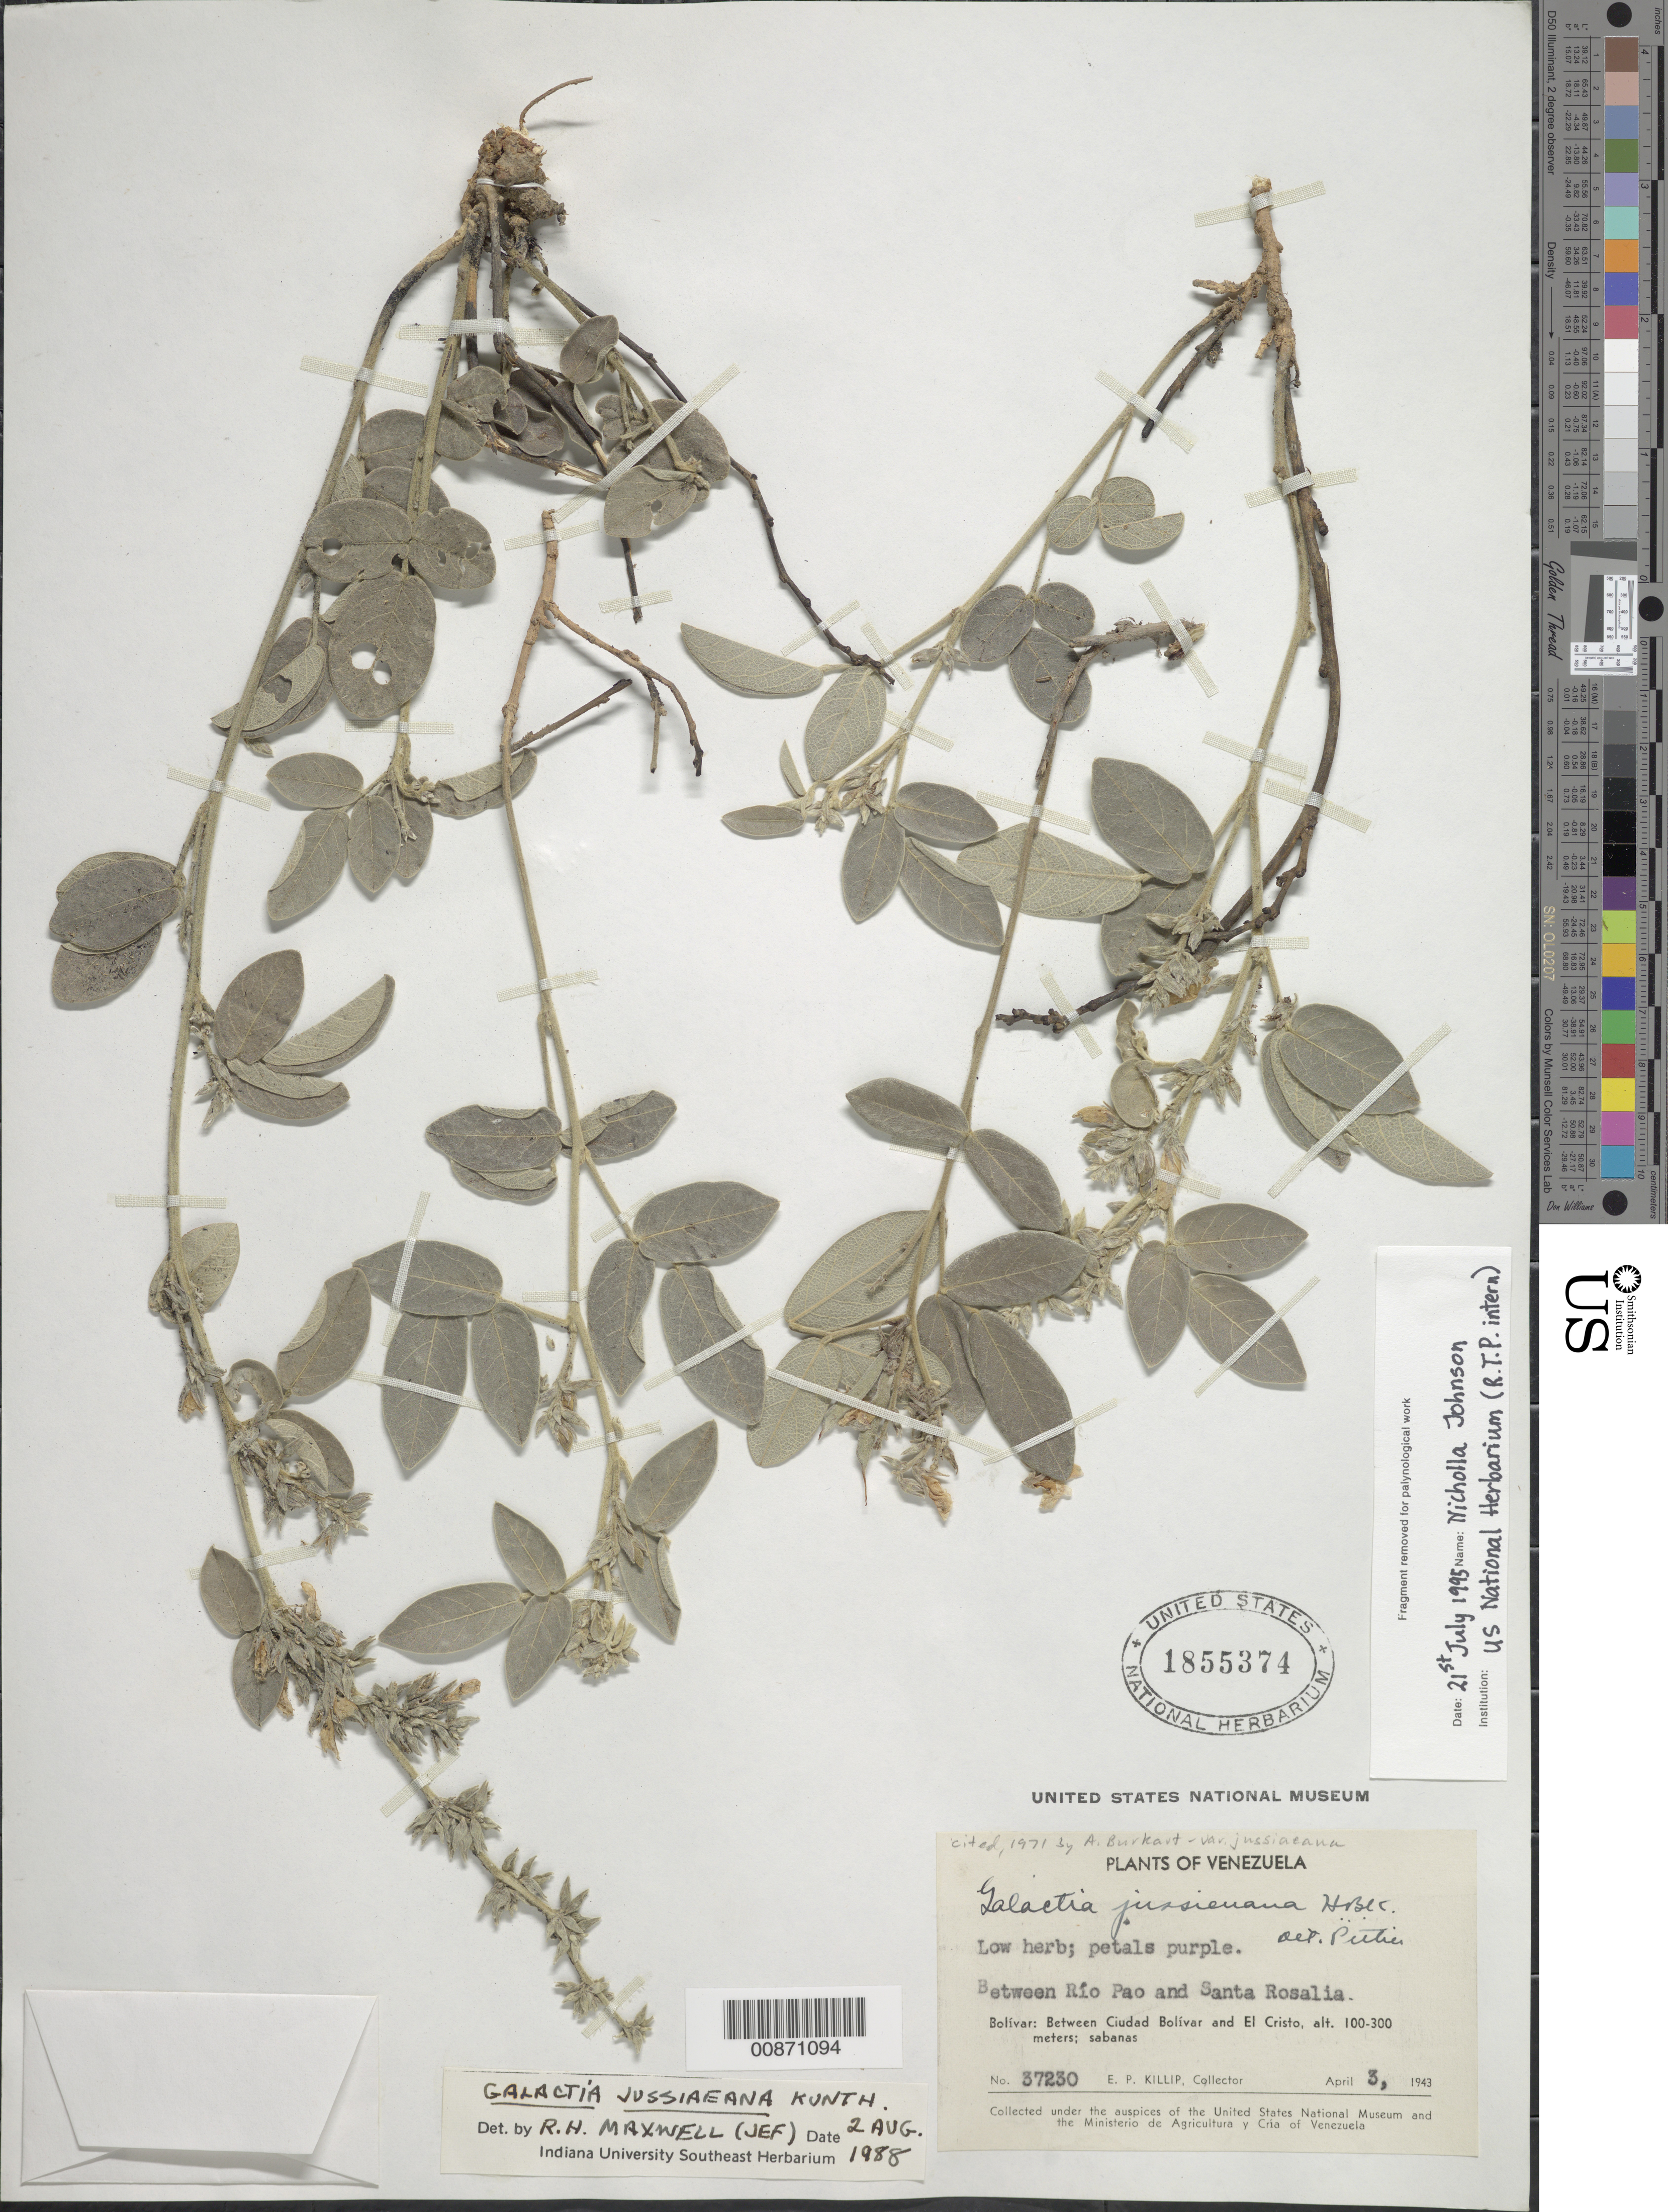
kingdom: Plantae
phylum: Tracheophyta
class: Magnoliopsida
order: Fabales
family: Fabaceae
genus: Galactia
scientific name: Galactia jussiaeana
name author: Kunth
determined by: Pittier, Henri F.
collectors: E. P. Killip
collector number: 37230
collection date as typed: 3-Apr-43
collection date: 1943-04-03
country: Venezuela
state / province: Bolívar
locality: Río Pao to Santa Rosalia, between Ciudad Bolívar & El Cristo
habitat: Sabanas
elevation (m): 100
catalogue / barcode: US 1855374